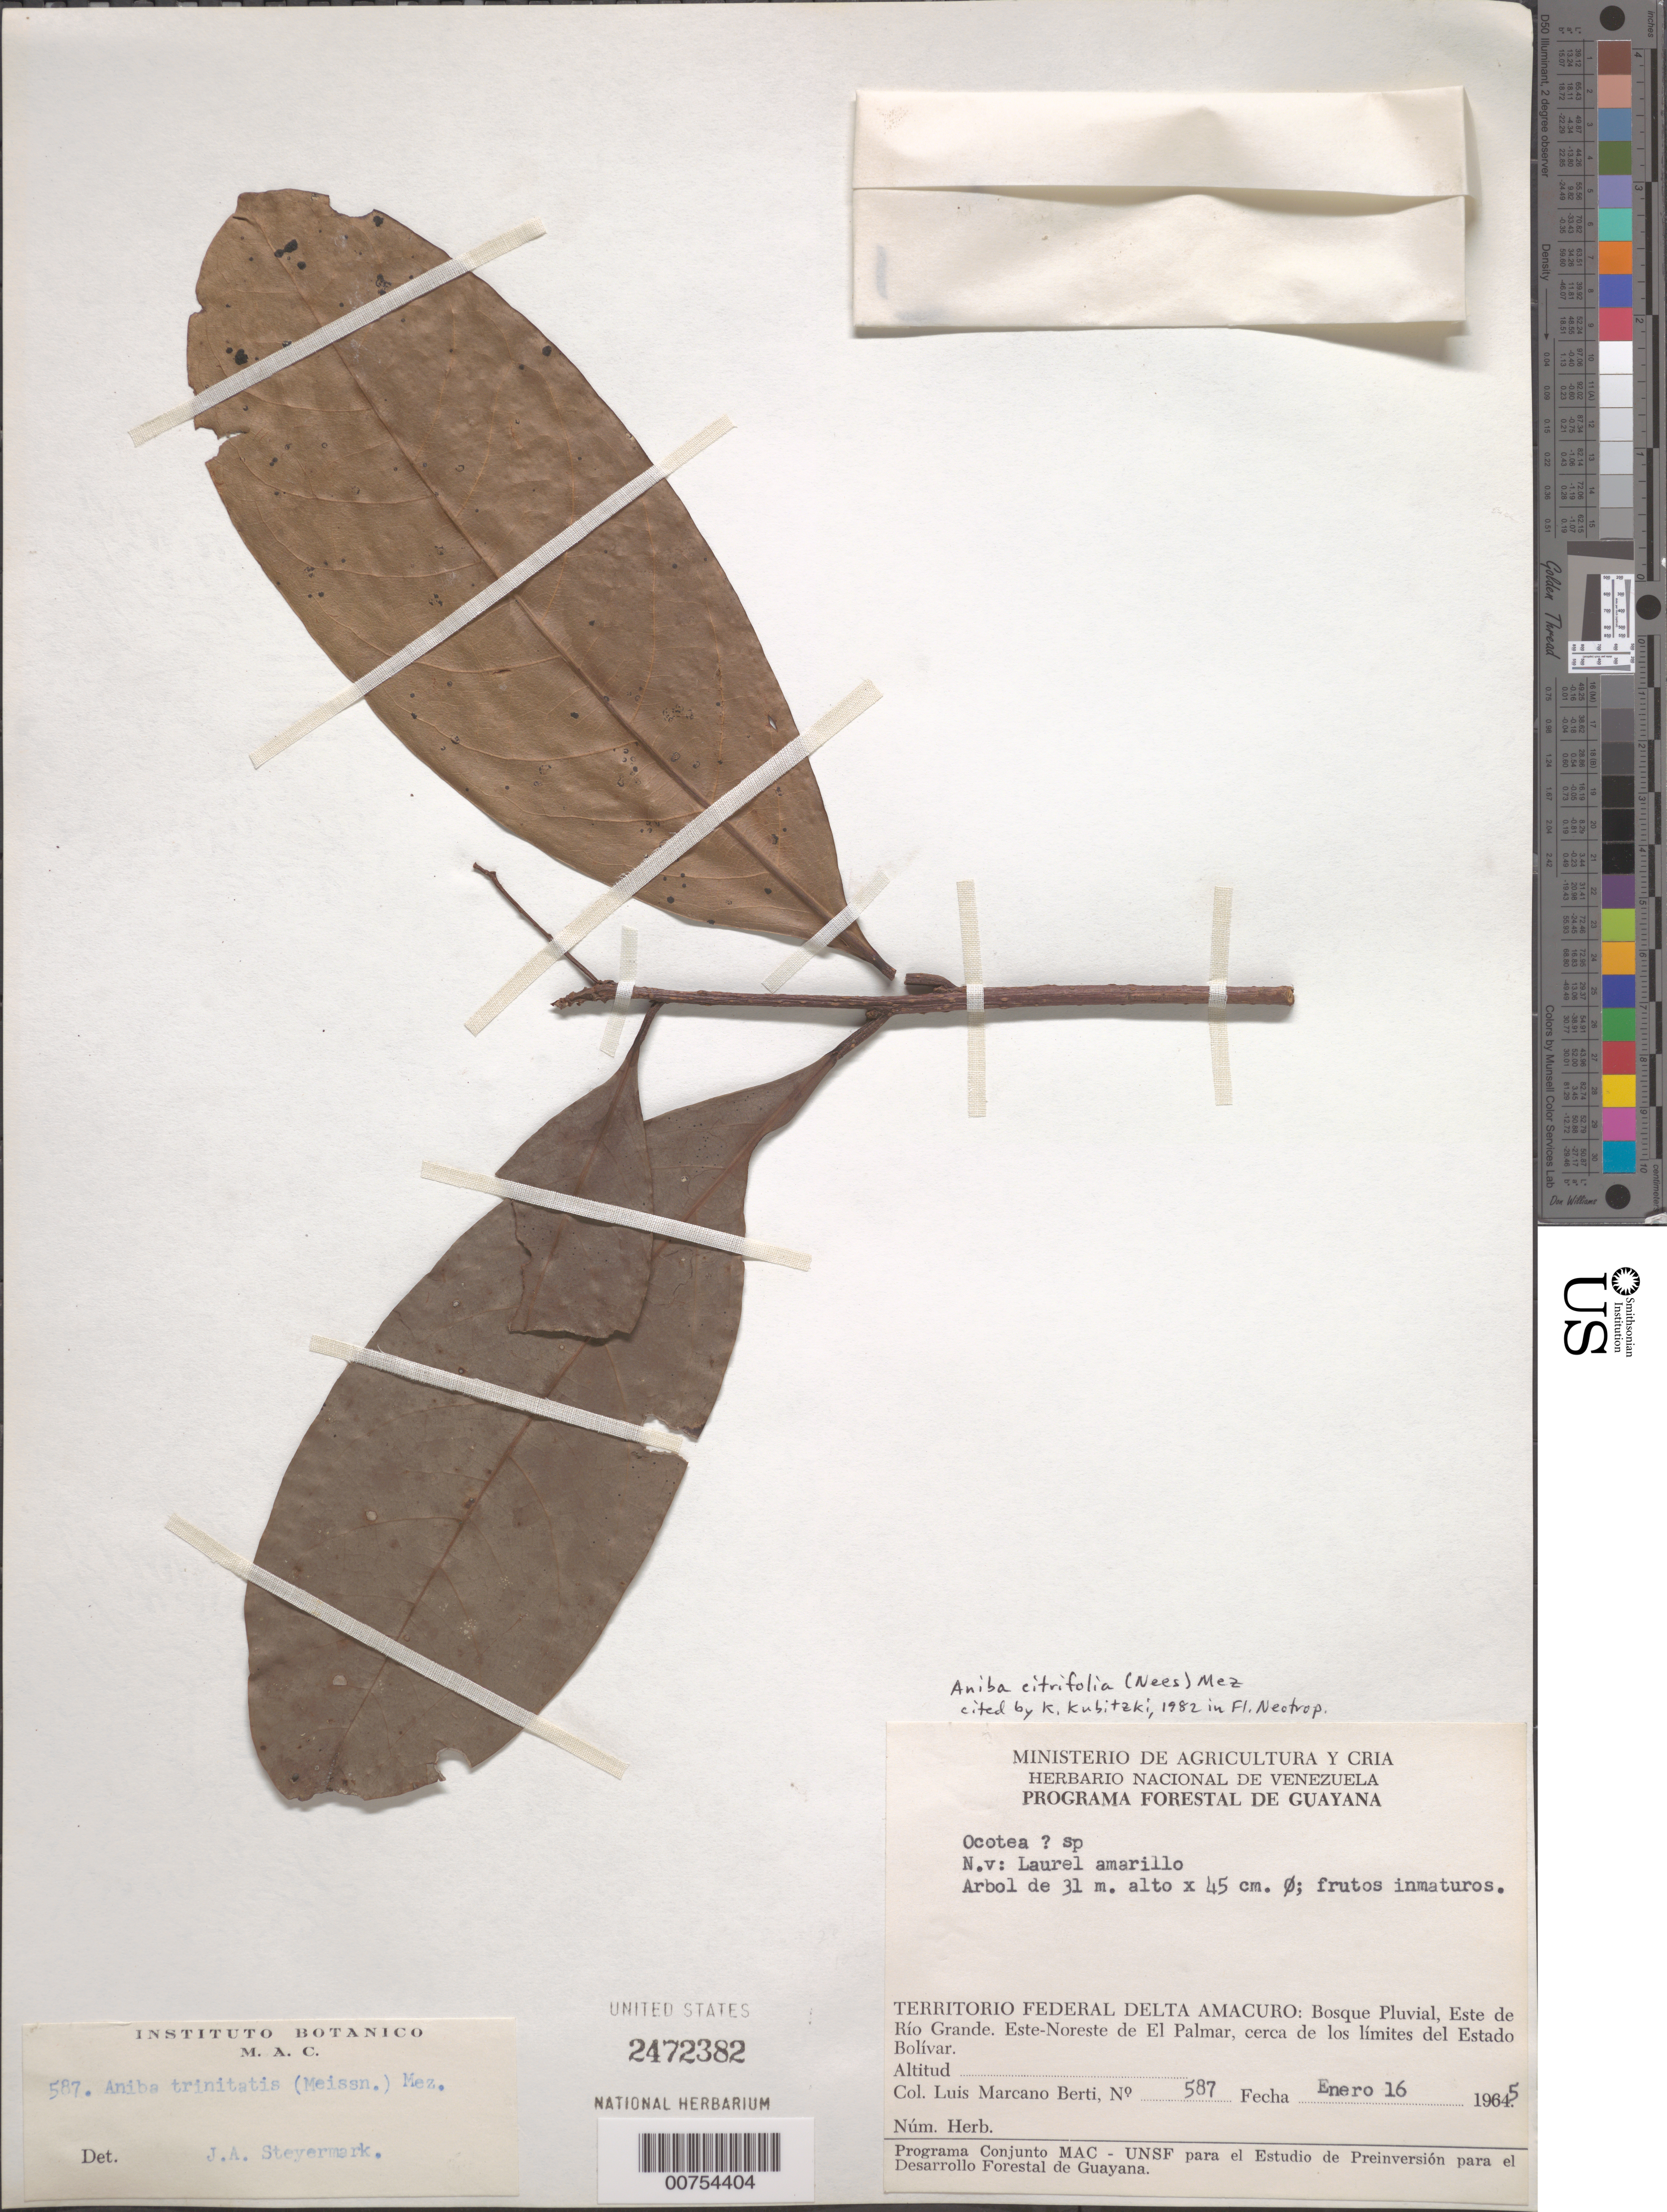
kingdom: Plantae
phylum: Tracheophyta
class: Magnoliopsida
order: Laurales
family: Lauraceae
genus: Aniba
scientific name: Aniba citrifolia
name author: (Nees) Mez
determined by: Kubitzki, Klaus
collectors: L. Marcano-Berti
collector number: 587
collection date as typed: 16-Jan-65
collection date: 1965-01-16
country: Venezuela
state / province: Delta Amacuro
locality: Este de Río Grande, ENE de El Palmar, cerca de los limites del Estado Bolívar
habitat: Bosque pluvial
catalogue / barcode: US 2472382